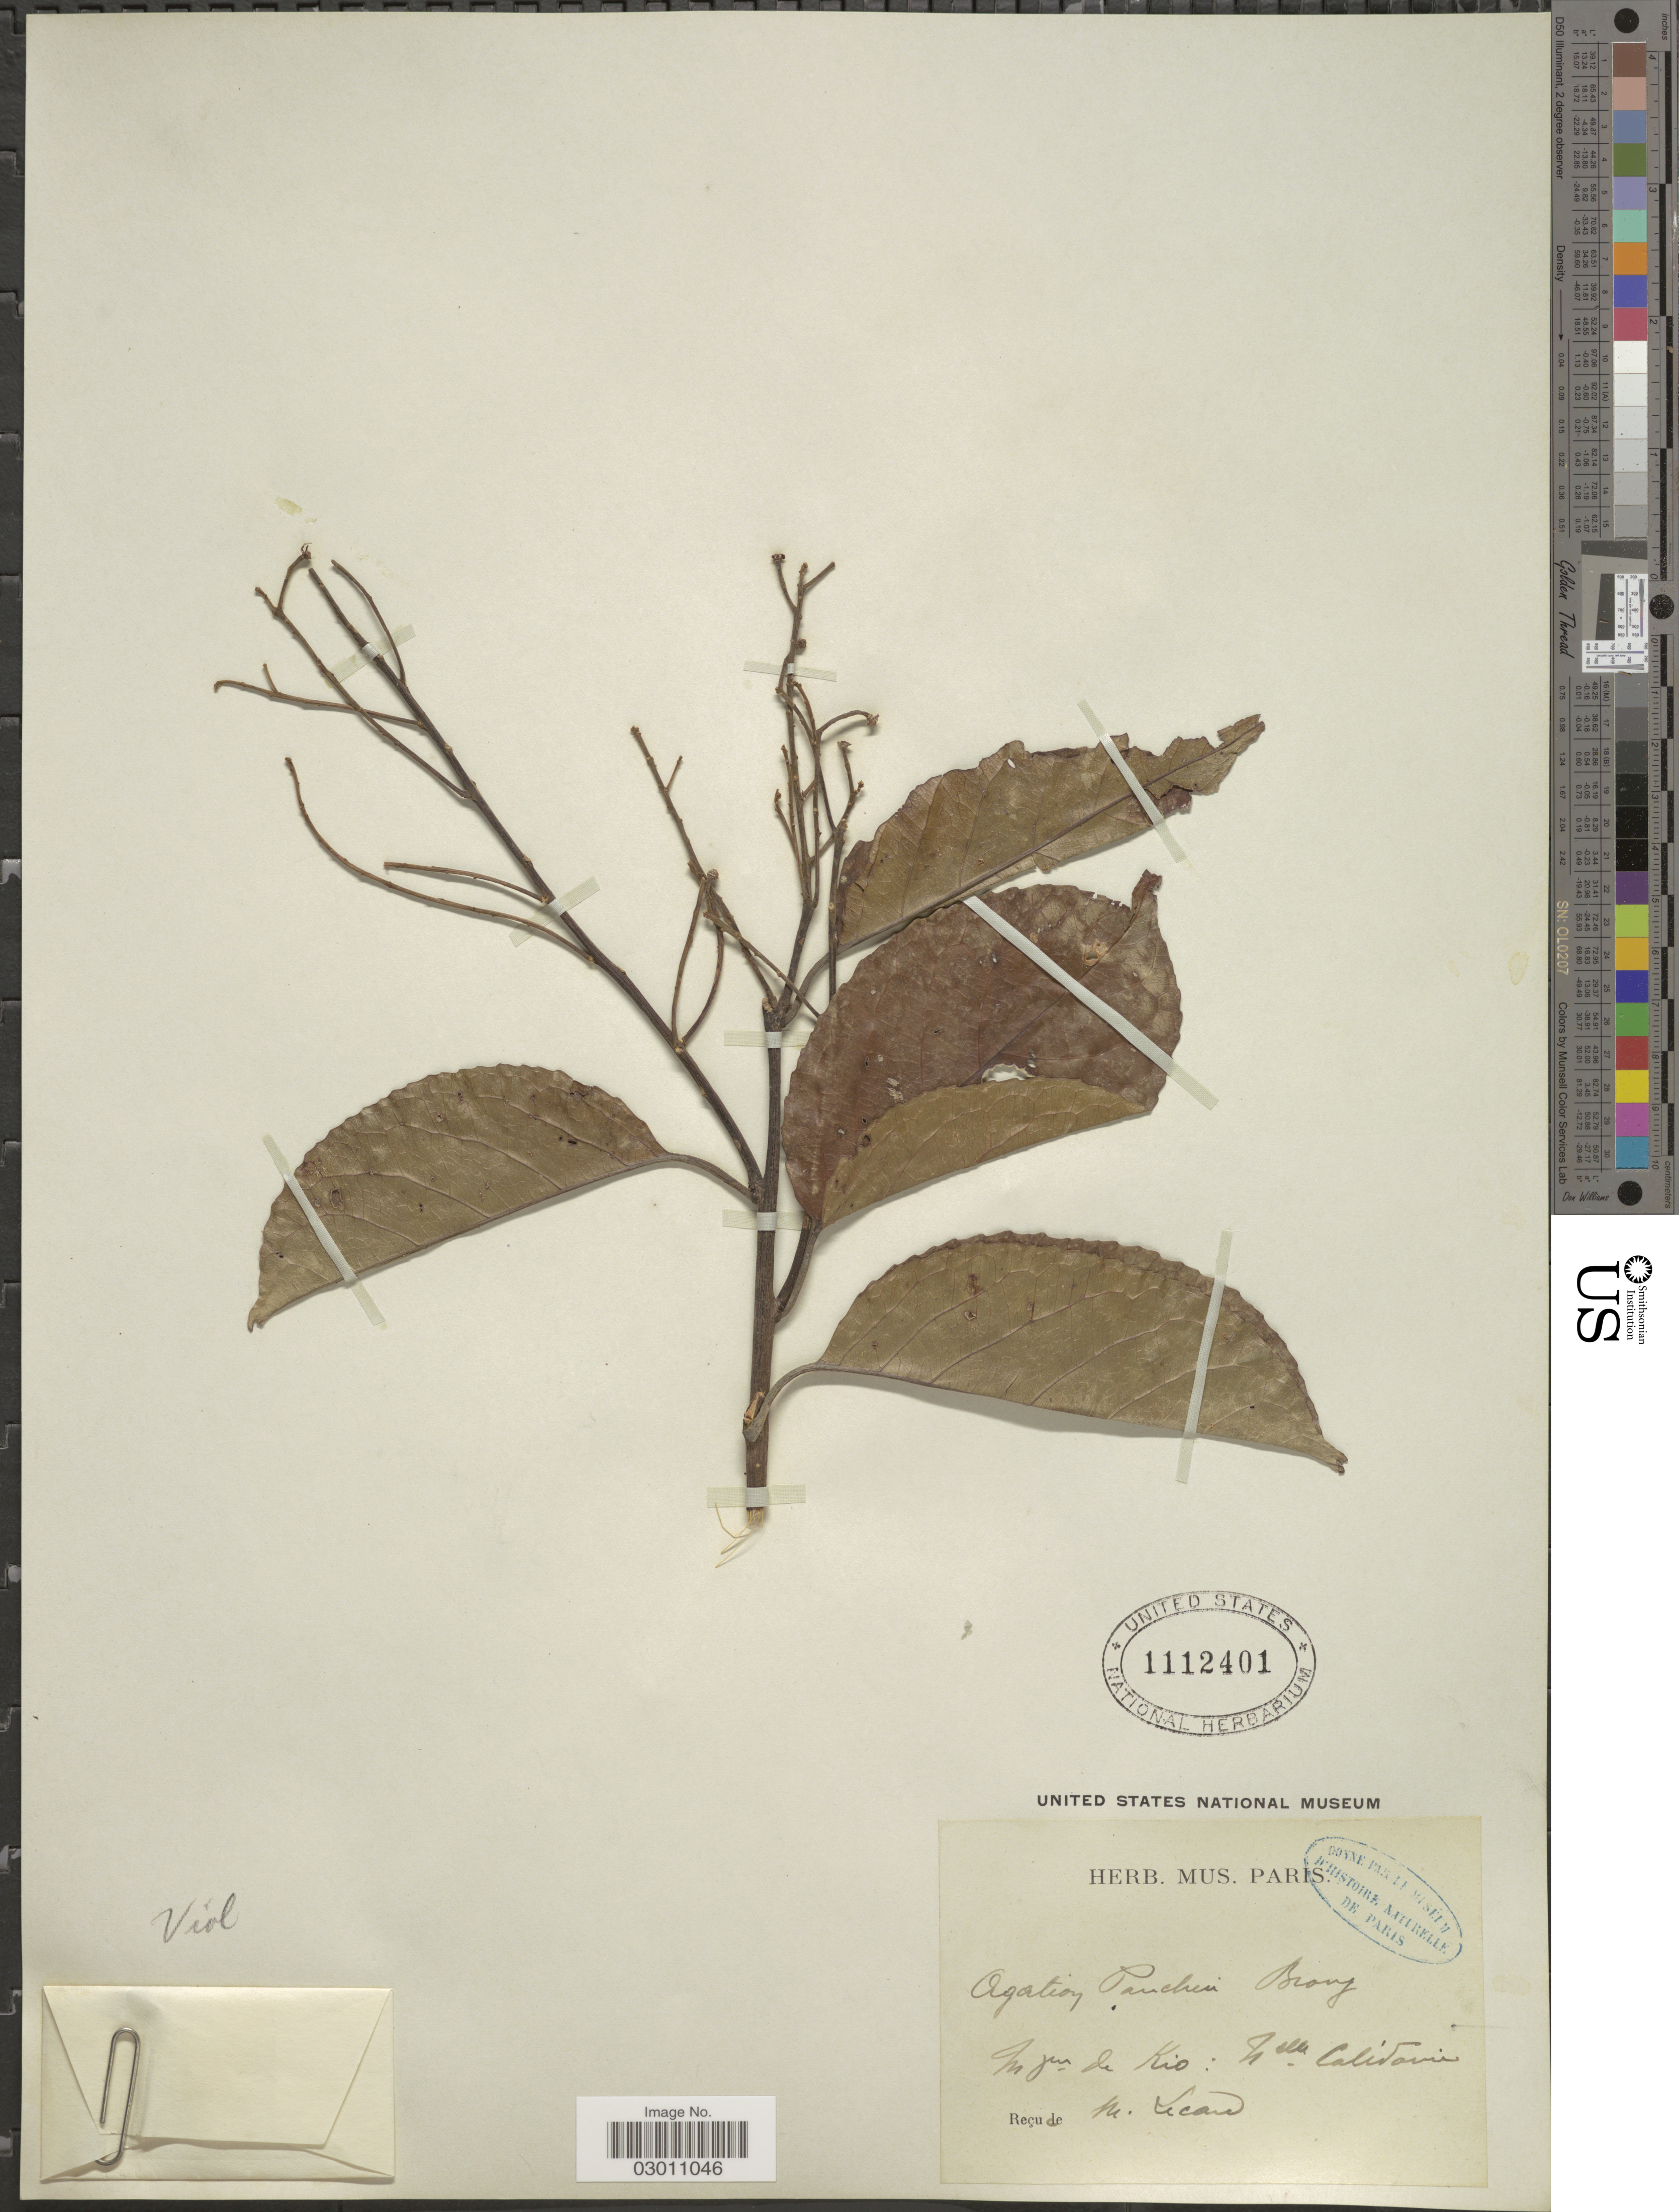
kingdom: Plantae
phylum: Tracheophyta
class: Magnoliopsida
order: Malpighiales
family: Violaceae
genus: Agatea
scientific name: Agatea pancheri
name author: (Brongn.) K. Schum. ex Melch.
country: New Caledonia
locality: In jun de Kio: Nelle Calídonie.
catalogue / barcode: US 1112401